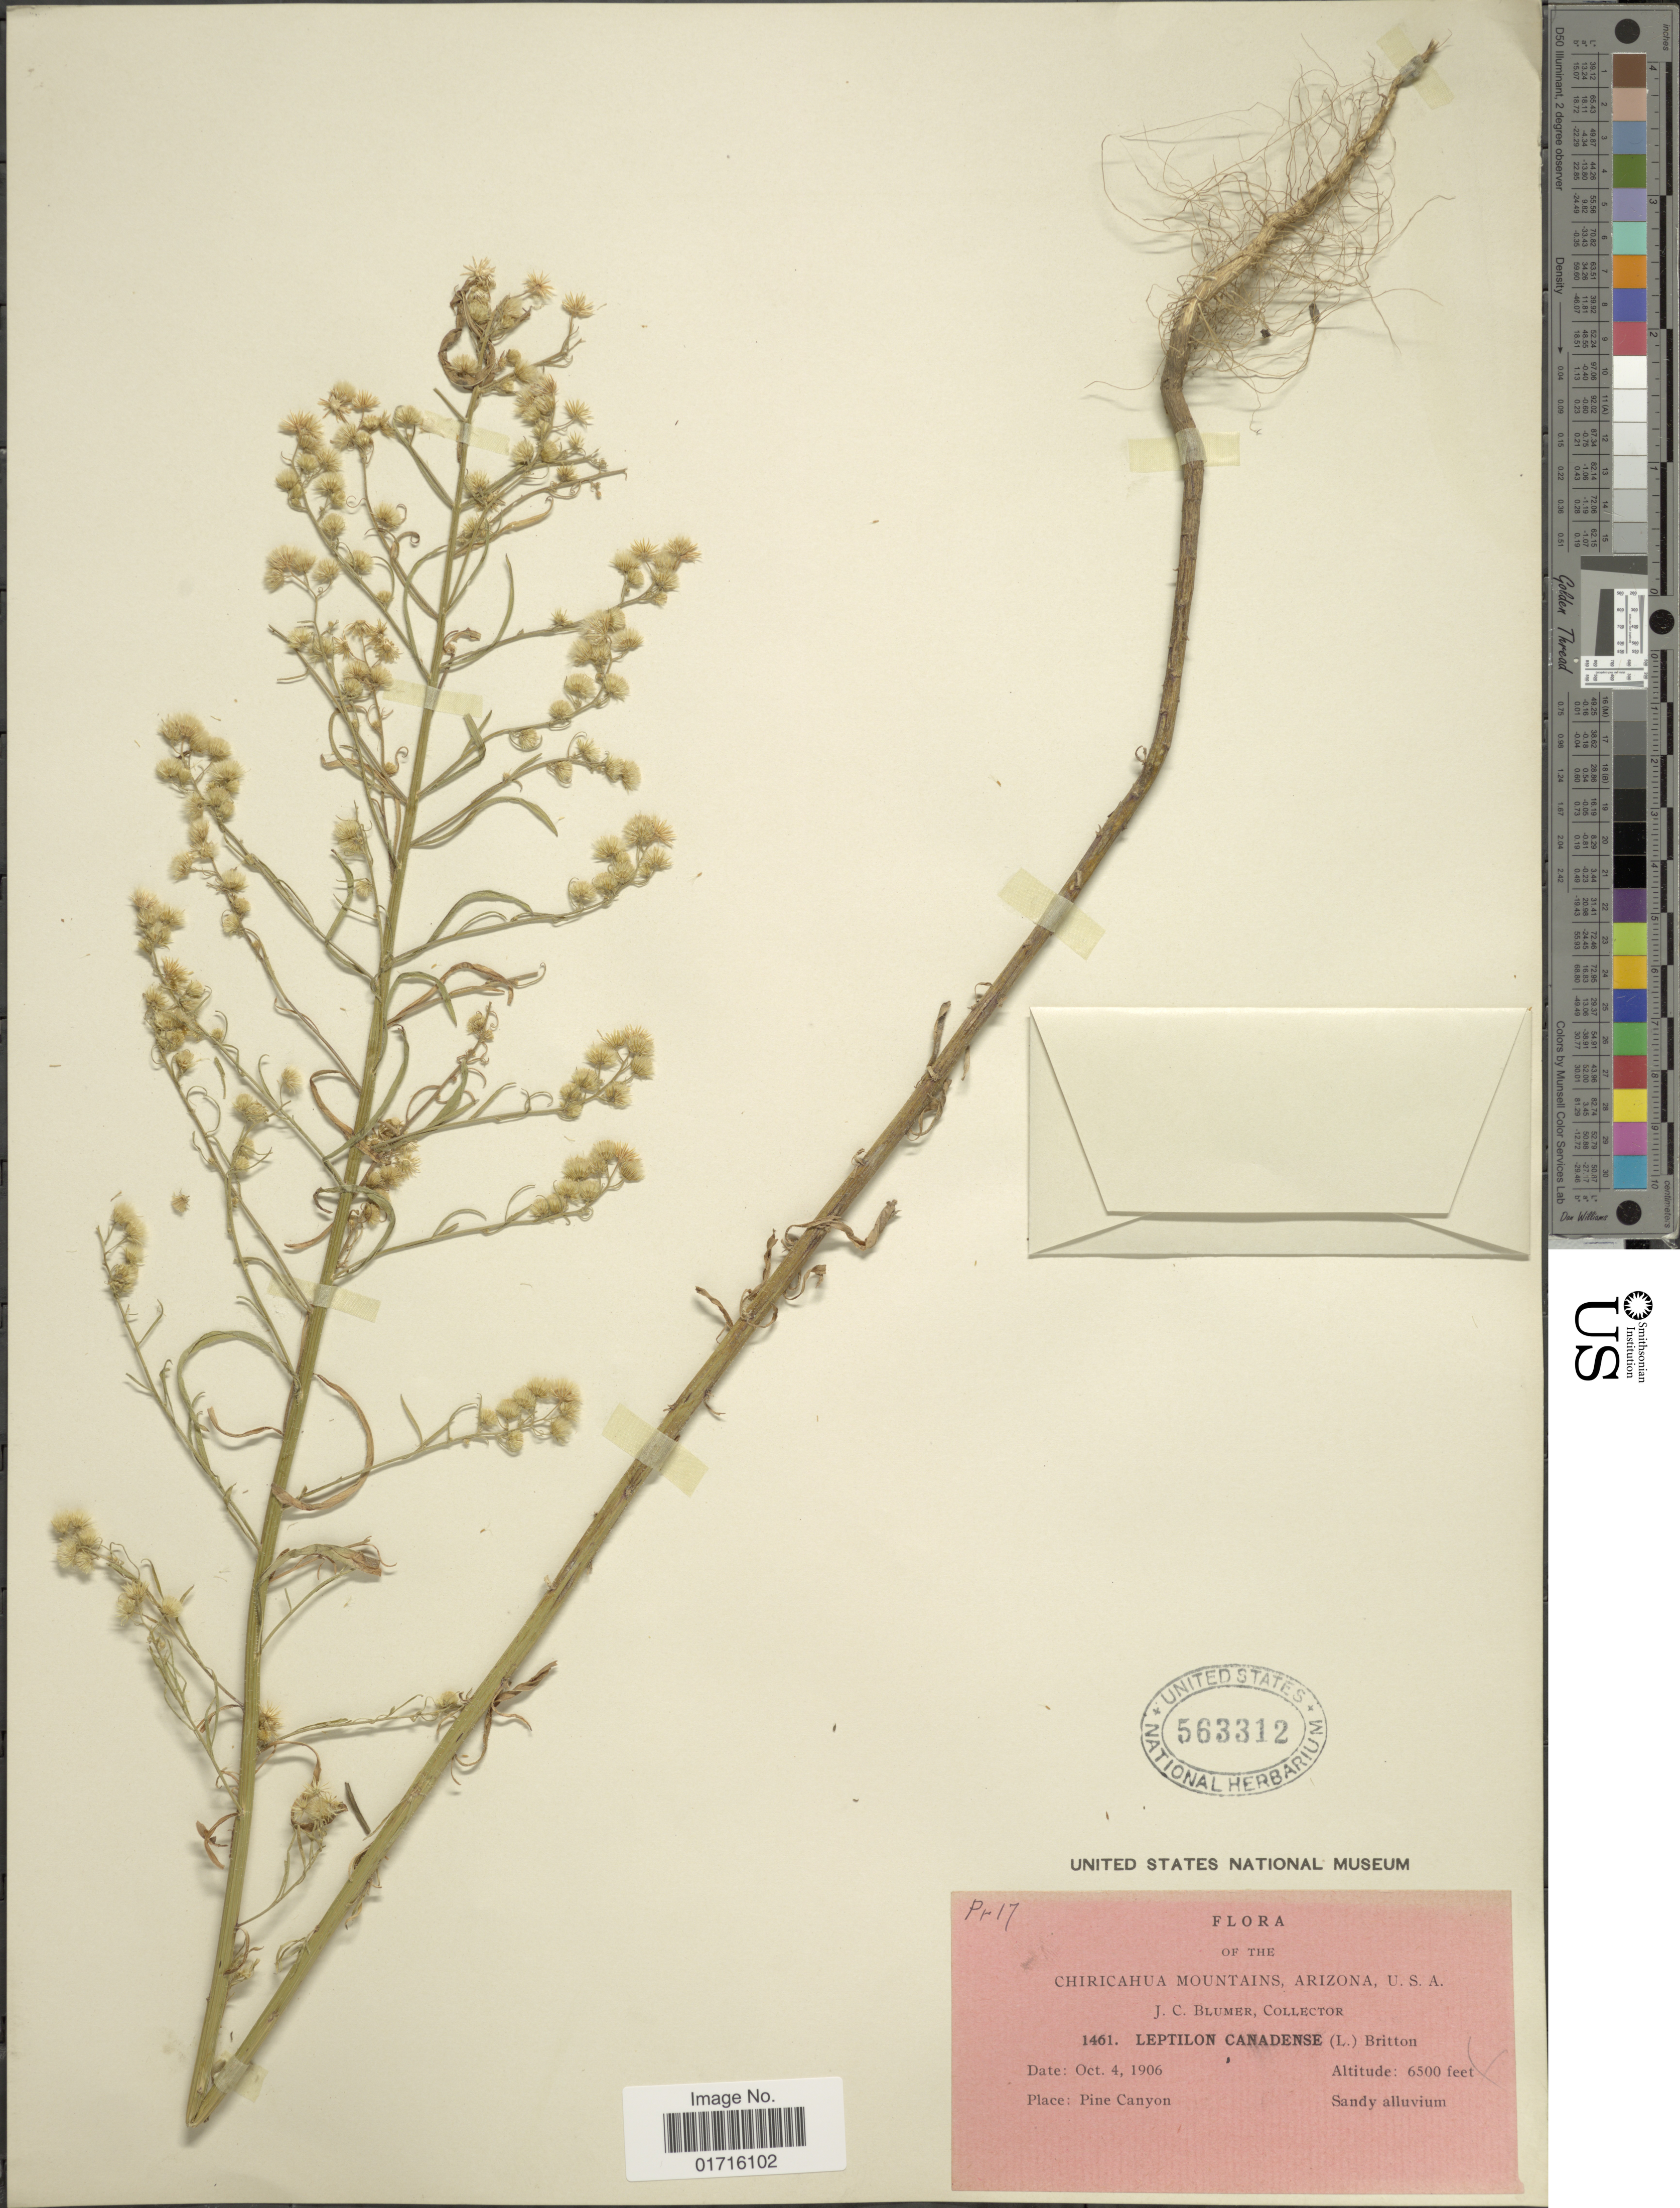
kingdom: Plantae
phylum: Tracheophyta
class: Magnoliopsida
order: Asterales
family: Asteraceae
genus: Conyza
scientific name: Conyza canadensis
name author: (L.) Cronq.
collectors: J. C. Blumer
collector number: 1461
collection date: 1906-10-04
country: United States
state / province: Arizona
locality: Chiricahua Mountains, Pine Canyon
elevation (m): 1981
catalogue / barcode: US 563312